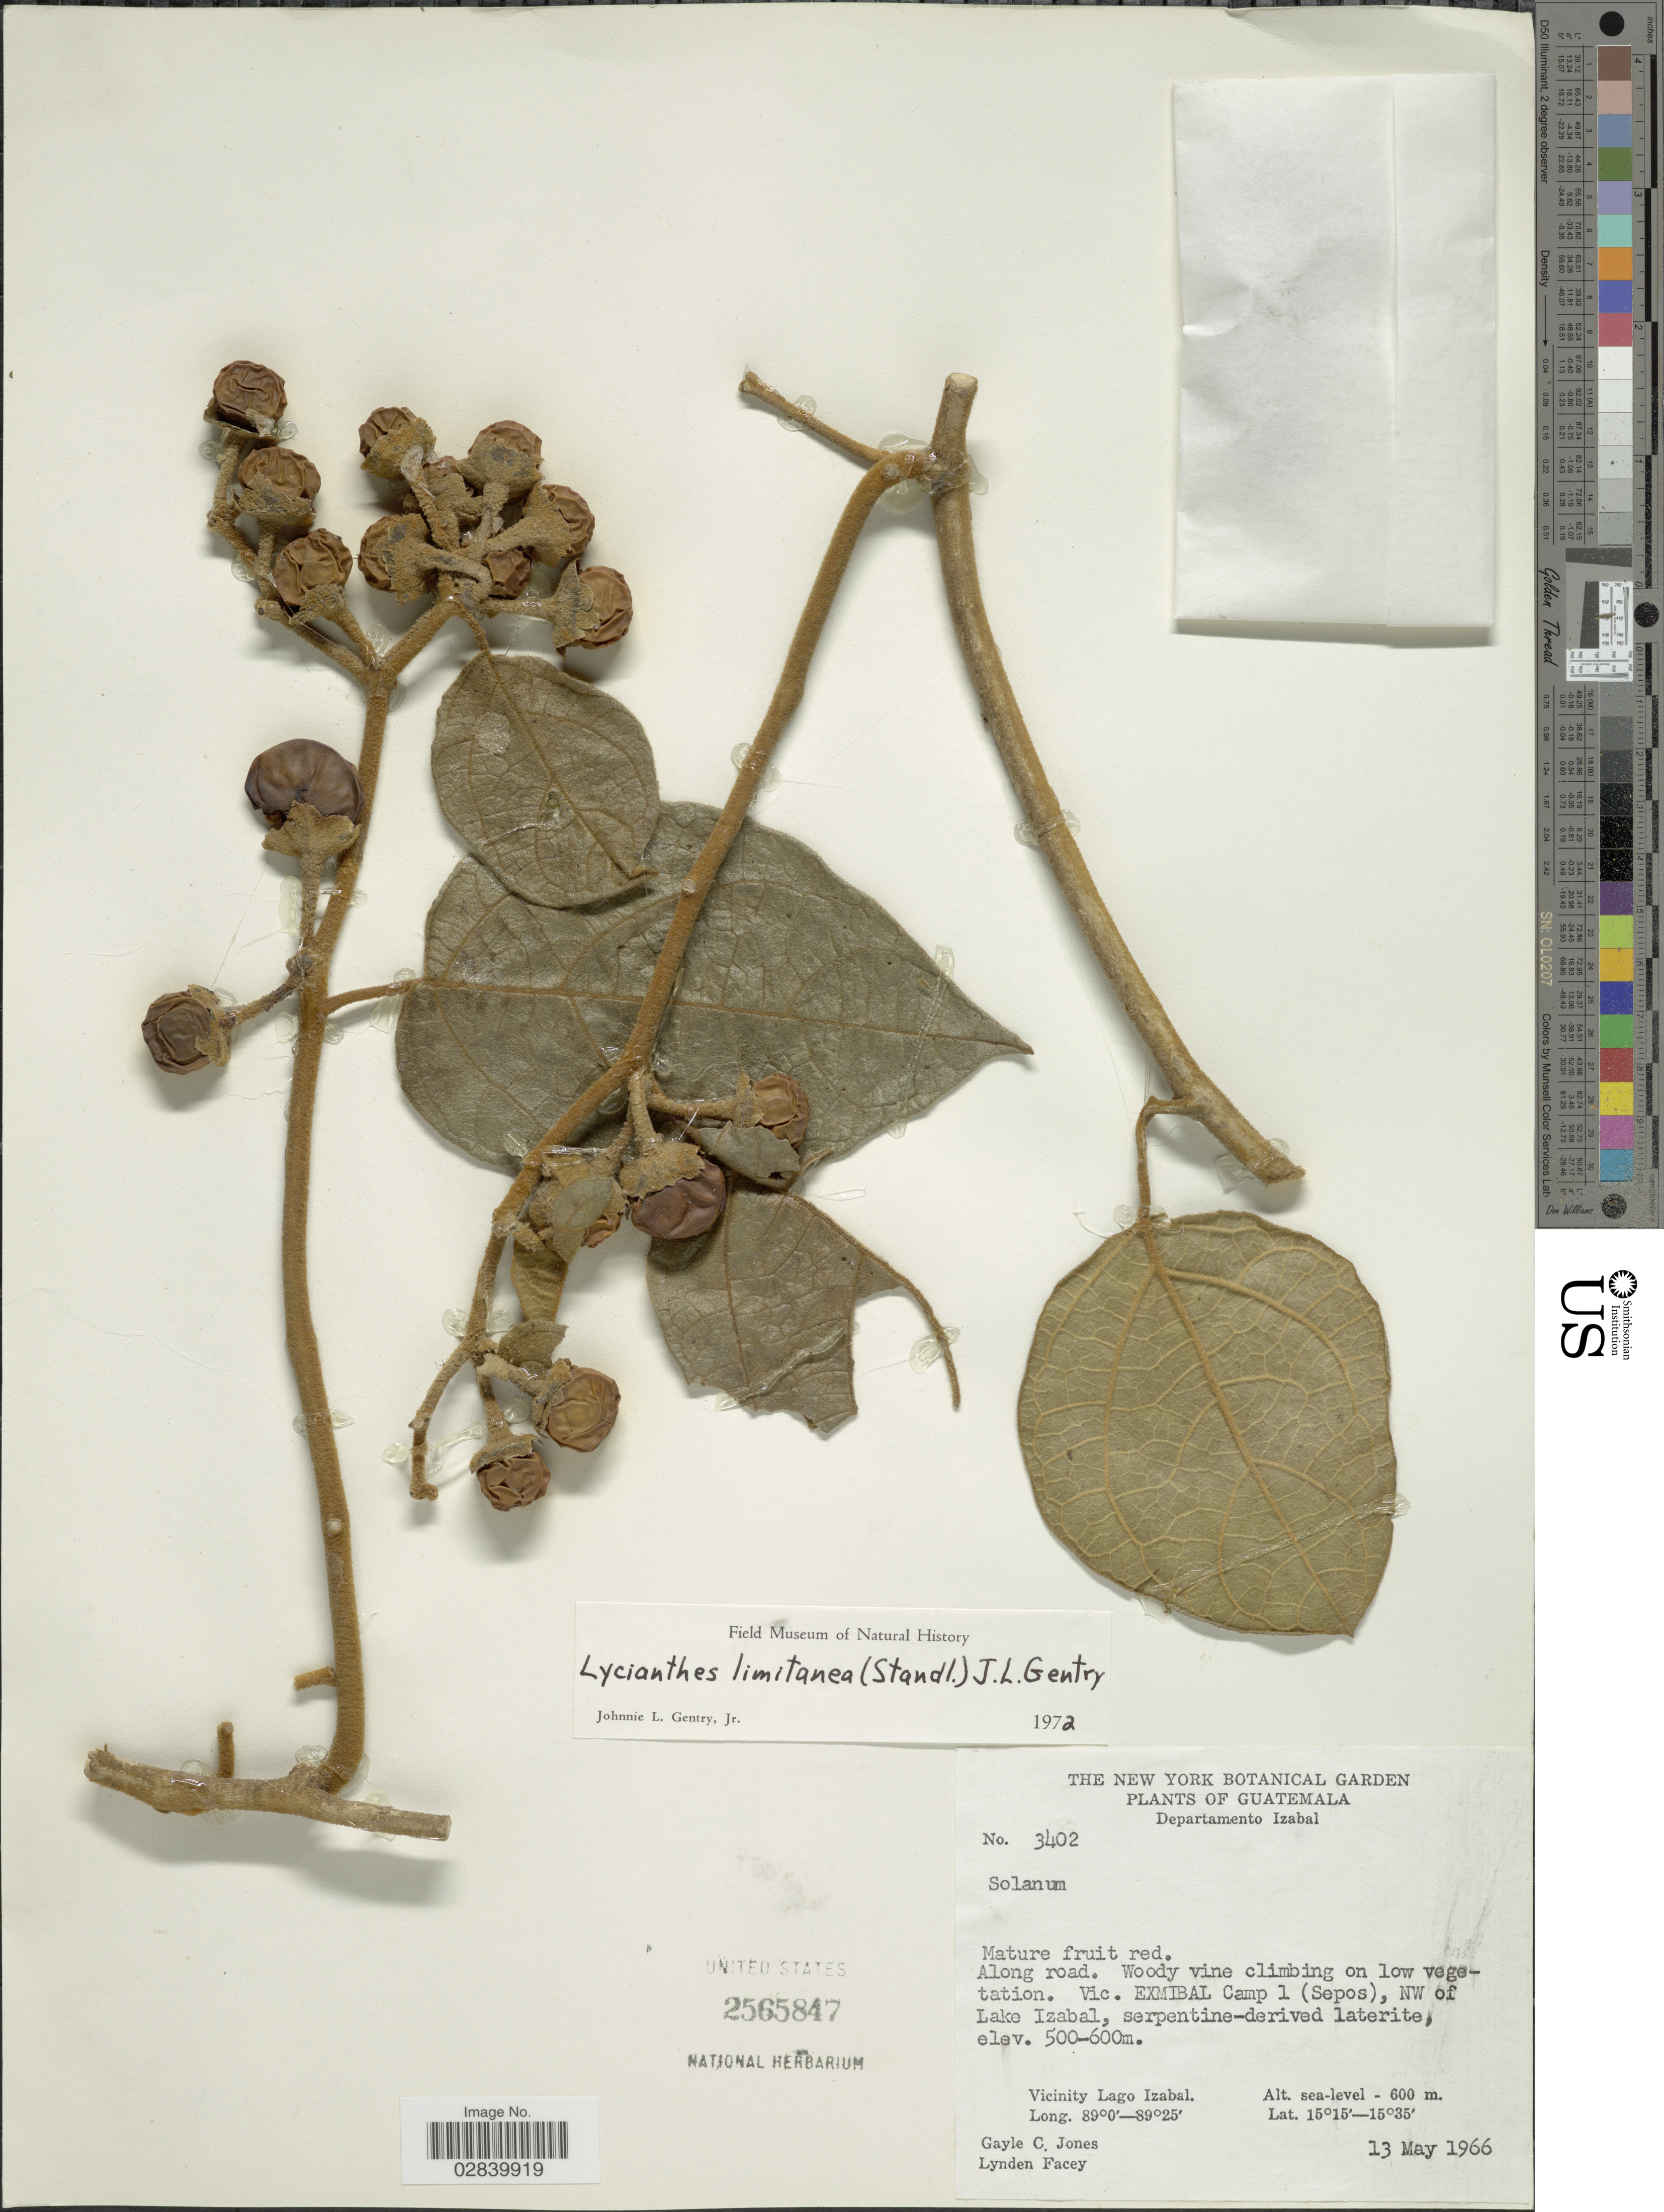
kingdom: Plantae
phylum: Tracheophyta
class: Magnoliopsida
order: Solanales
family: Solanaceae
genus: Lycianthes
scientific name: Lycianthes limitanea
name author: (Standl.) J.L. Gentry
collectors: G. C. Jones & L. Facey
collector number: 3402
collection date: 1966-05-13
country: Guatemala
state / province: Izabal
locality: Departamento Izabal. Vic. Exmibal Camp 1 (Sepos), NW of Lake Izabal. Vicinity Lago Izabal.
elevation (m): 0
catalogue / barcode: US 2565847